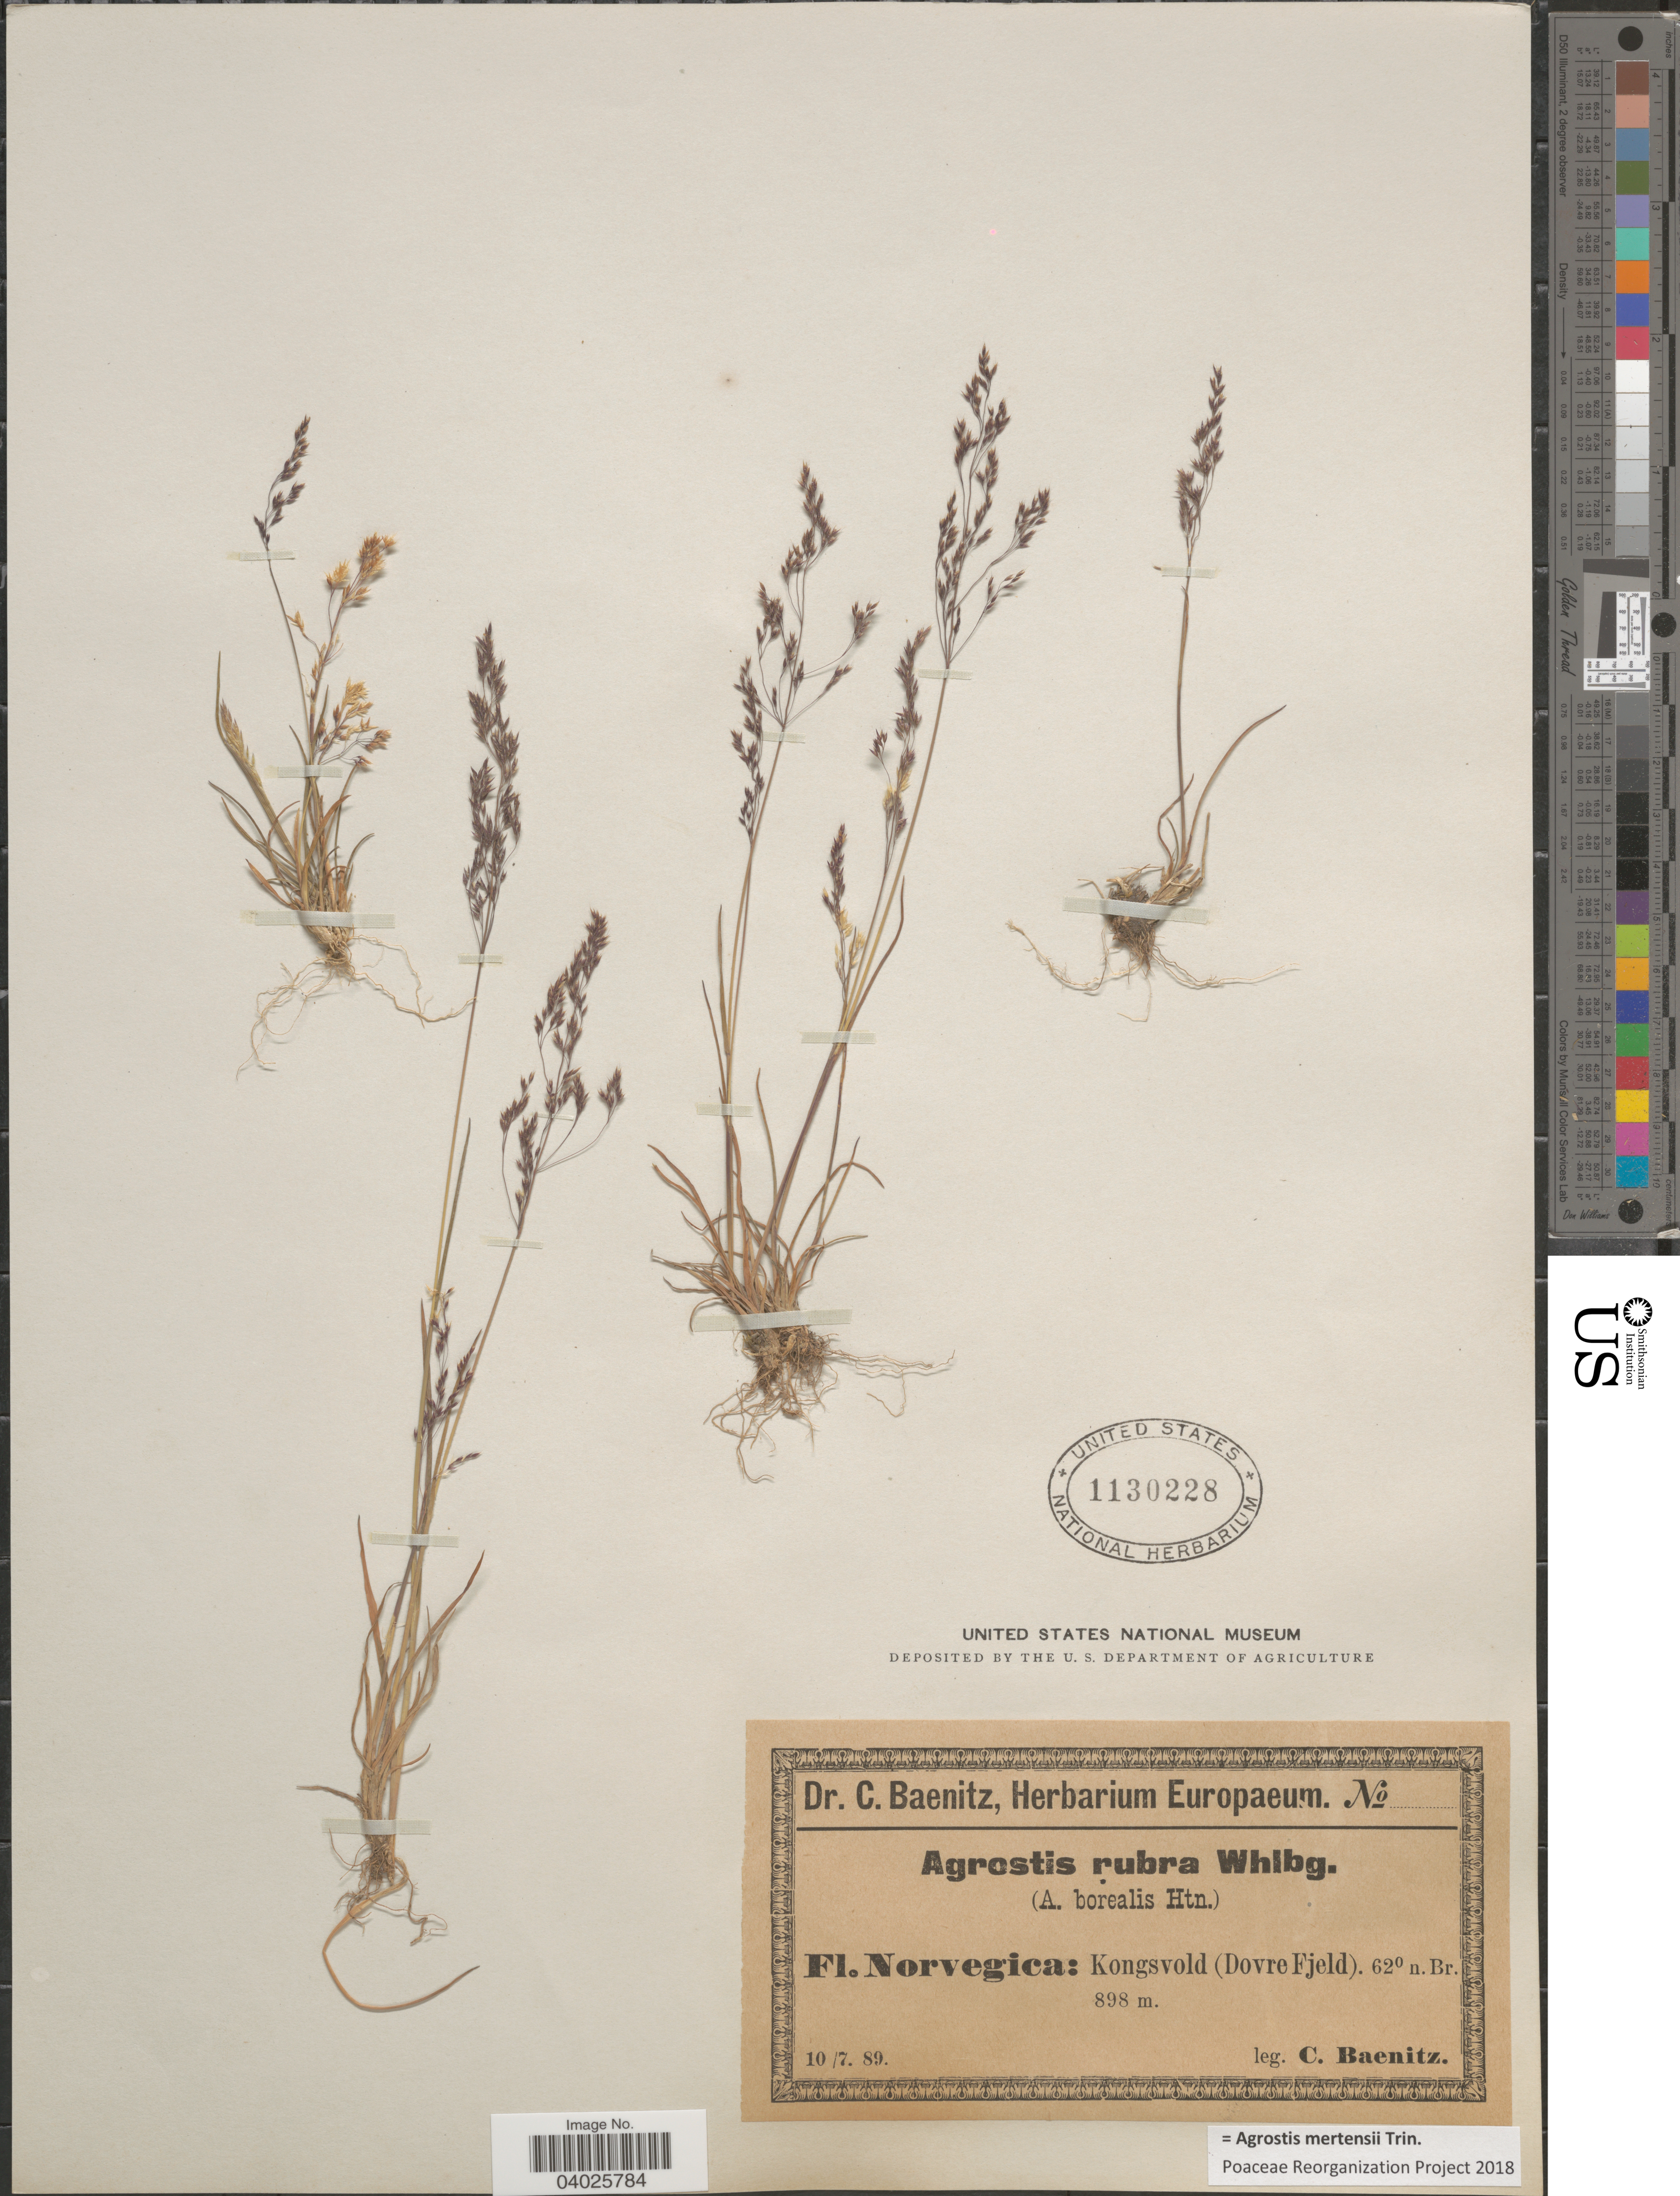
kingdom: Plantae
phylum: Tracheophyta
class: Liliopsida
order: Poales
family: Poaceae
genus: Agrostis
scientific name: Agrostis mertensii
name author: Trin.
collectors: C. G. Baenitz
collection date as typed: Transcribed d/m/y: 10/7/89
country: Norway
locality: Fl. Norvegica: Kongsvold (Dovre Fjeld).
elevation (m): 898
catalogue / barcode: US 1130228